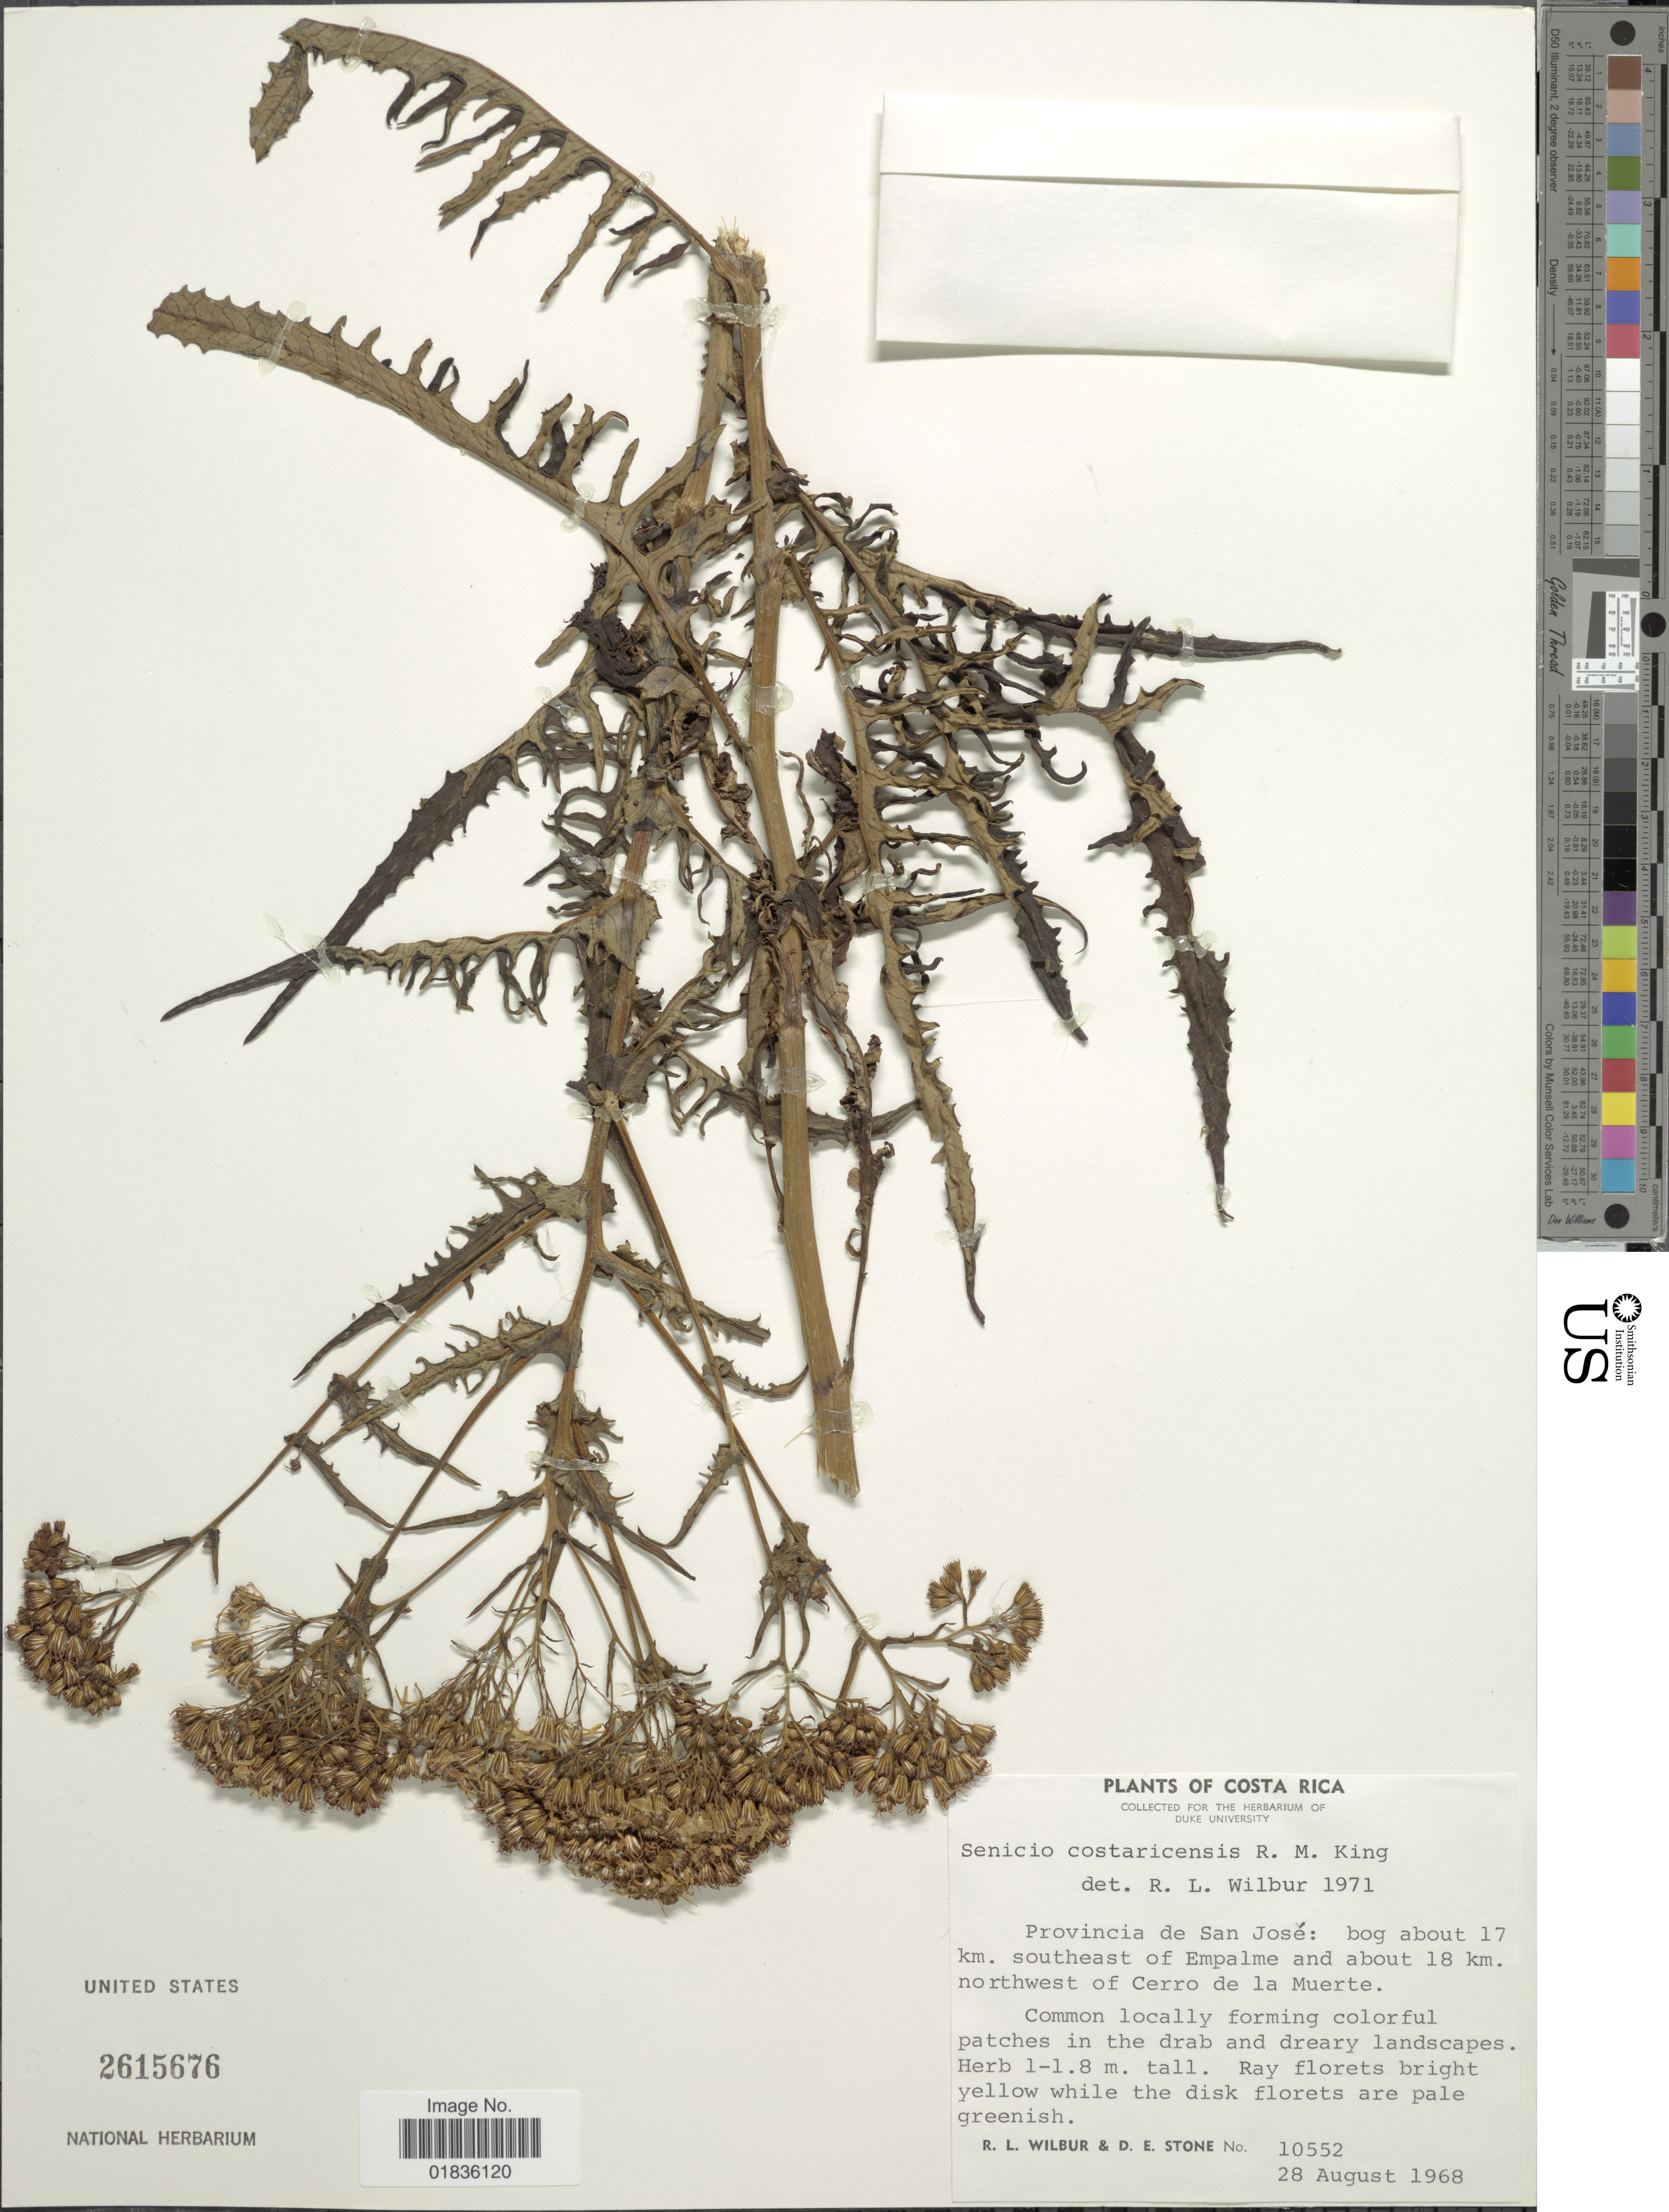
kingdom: Plantae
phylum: Tracheophyta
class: Magnoliopsida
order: Asterales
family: Asteraceae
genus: Senecio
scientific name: Senecio costaricensis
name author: R.M. King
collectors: R. L. Wilbur & D. E. Stone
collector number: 10552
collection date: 1968-08-28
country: Costa Rica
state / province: San José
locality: Bog about 17 km. southeast of Empalme and about 18 km. northwest of Cerro de la Muerte.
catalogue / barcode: US 2615676